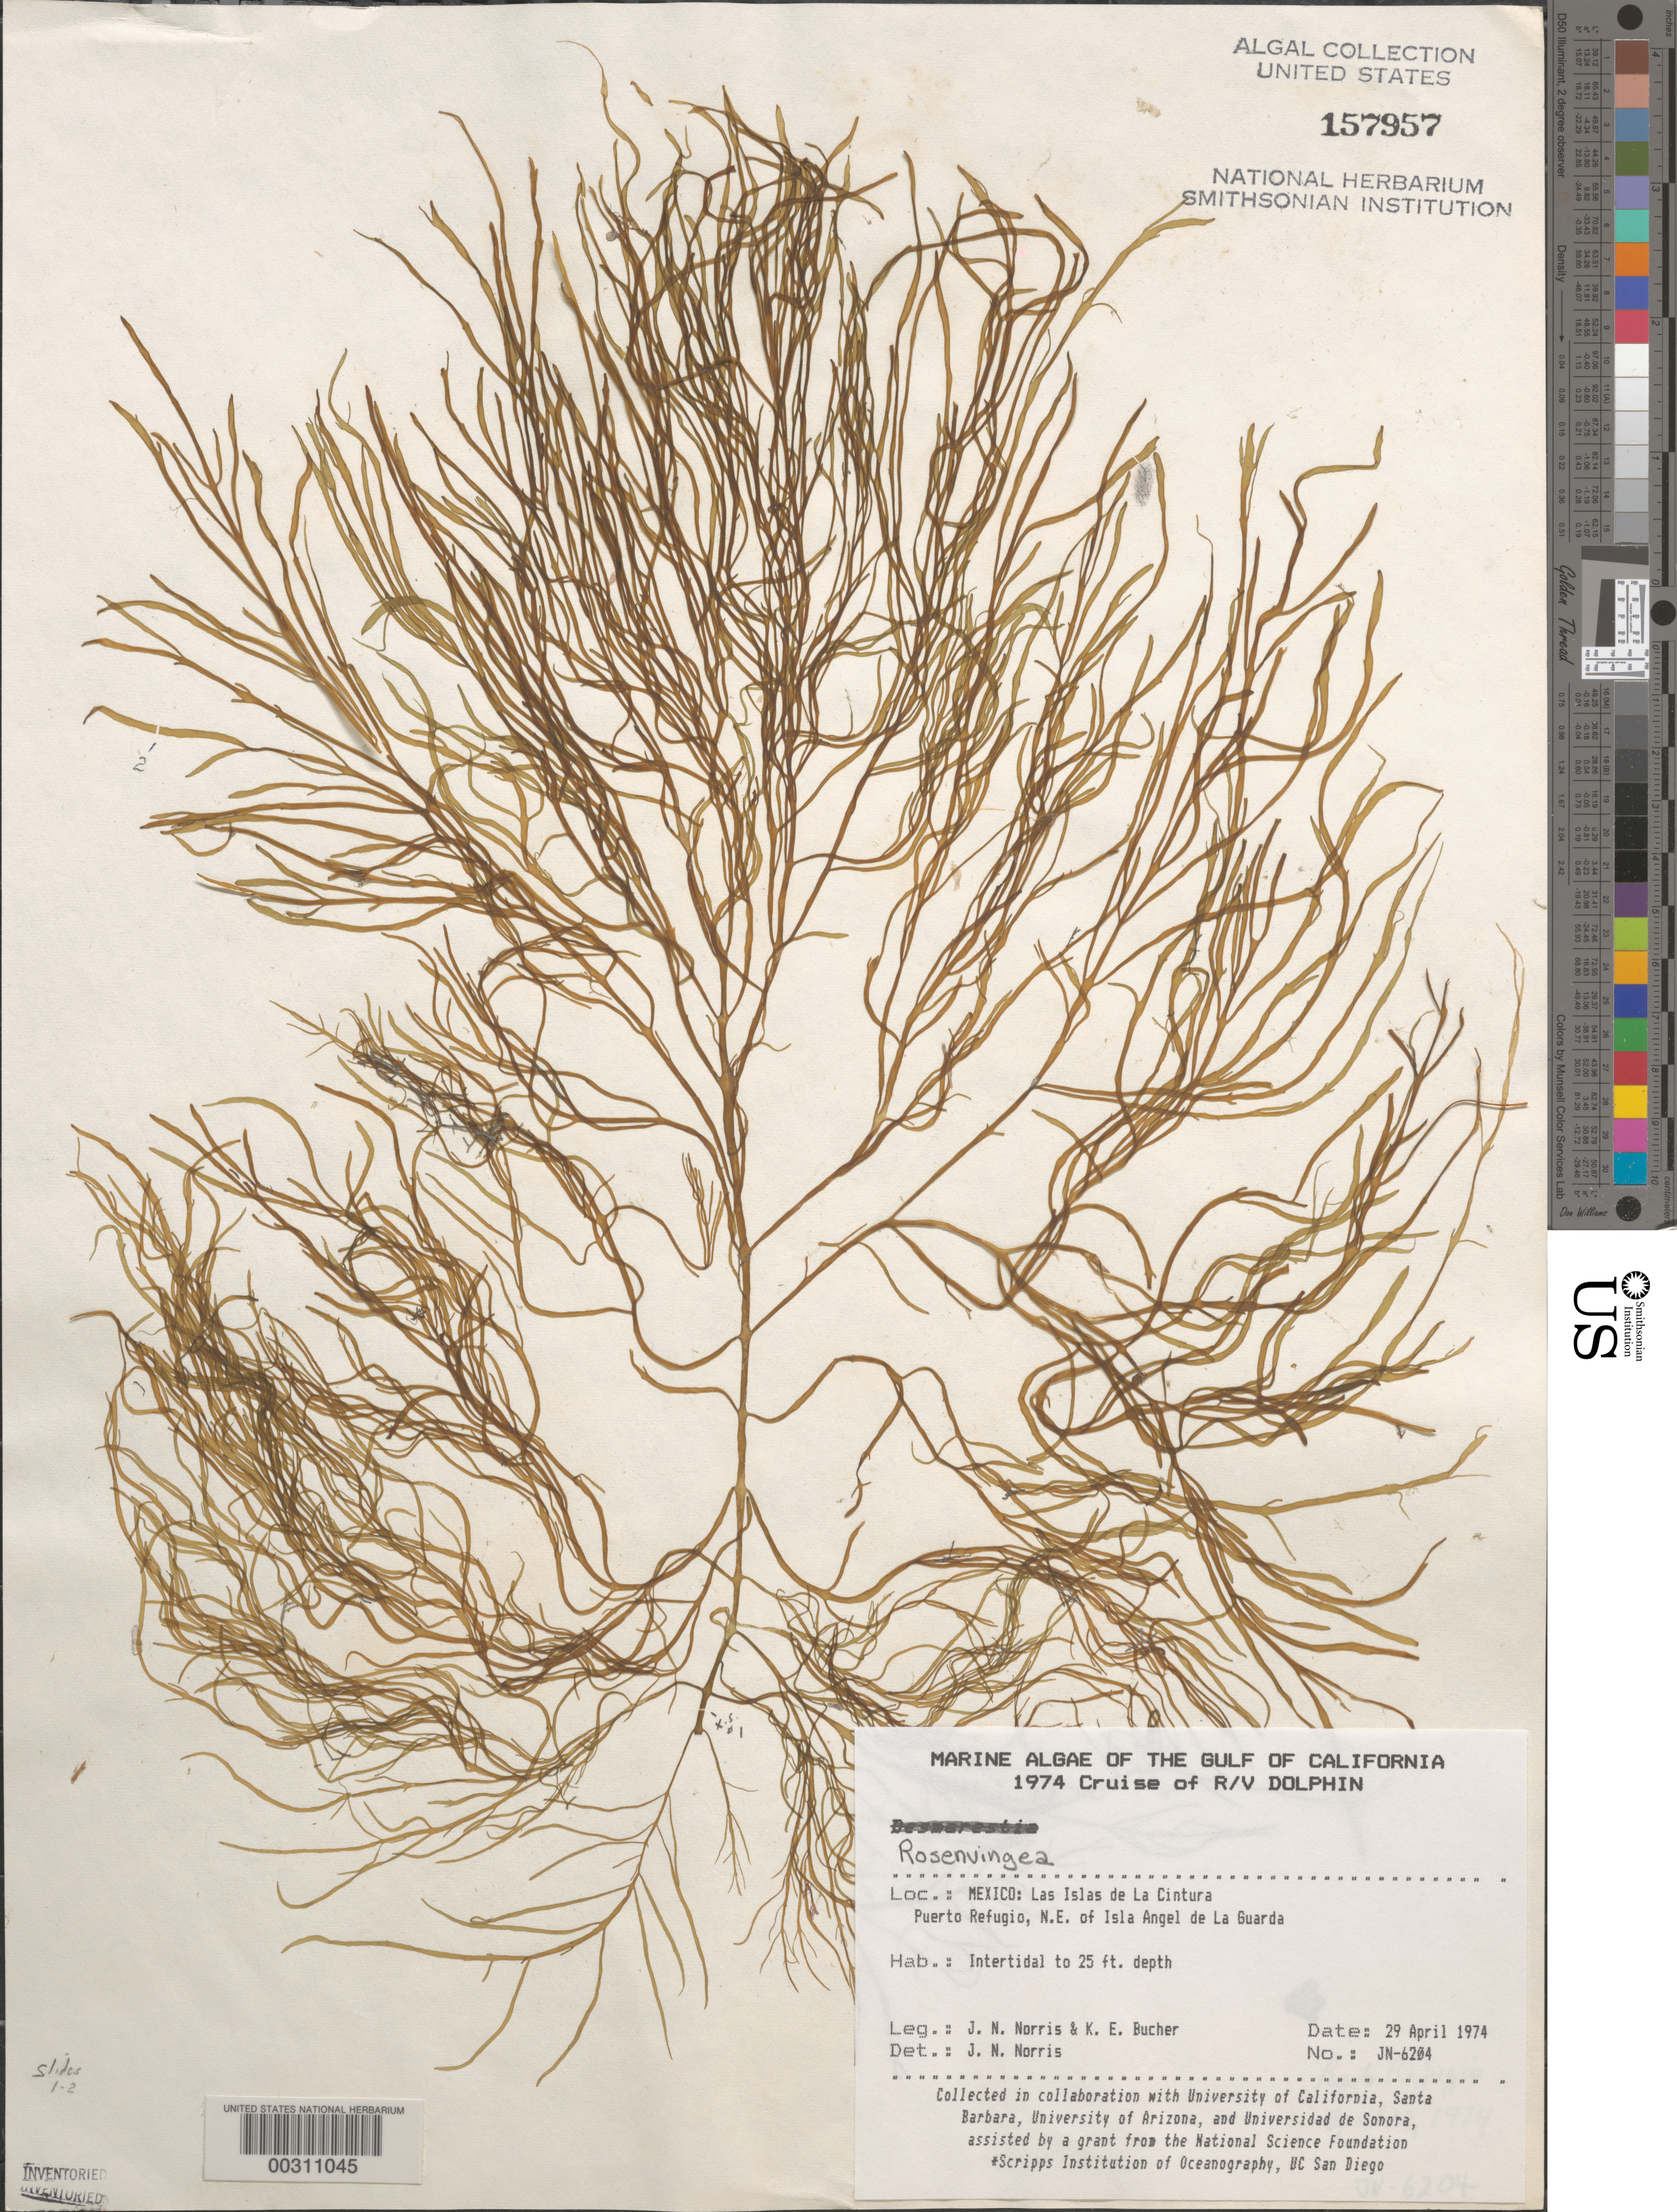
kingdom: Chromista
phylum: Ochrophyta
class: Phaeophyceae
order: Scytosiphonales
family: Scytosiphonaceae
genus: Rosenvingea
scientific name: Rosenvingea sp.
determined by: Norris, James N.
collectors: J. N. Norris & K. E. Bucher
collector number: JN-6204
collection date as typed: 29 Apr 1974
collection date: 1974-04-29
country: Mexico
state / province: Baja California Norte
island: Isla Angel de la Guarda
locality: Puerto Refugio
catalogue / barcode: US 157957